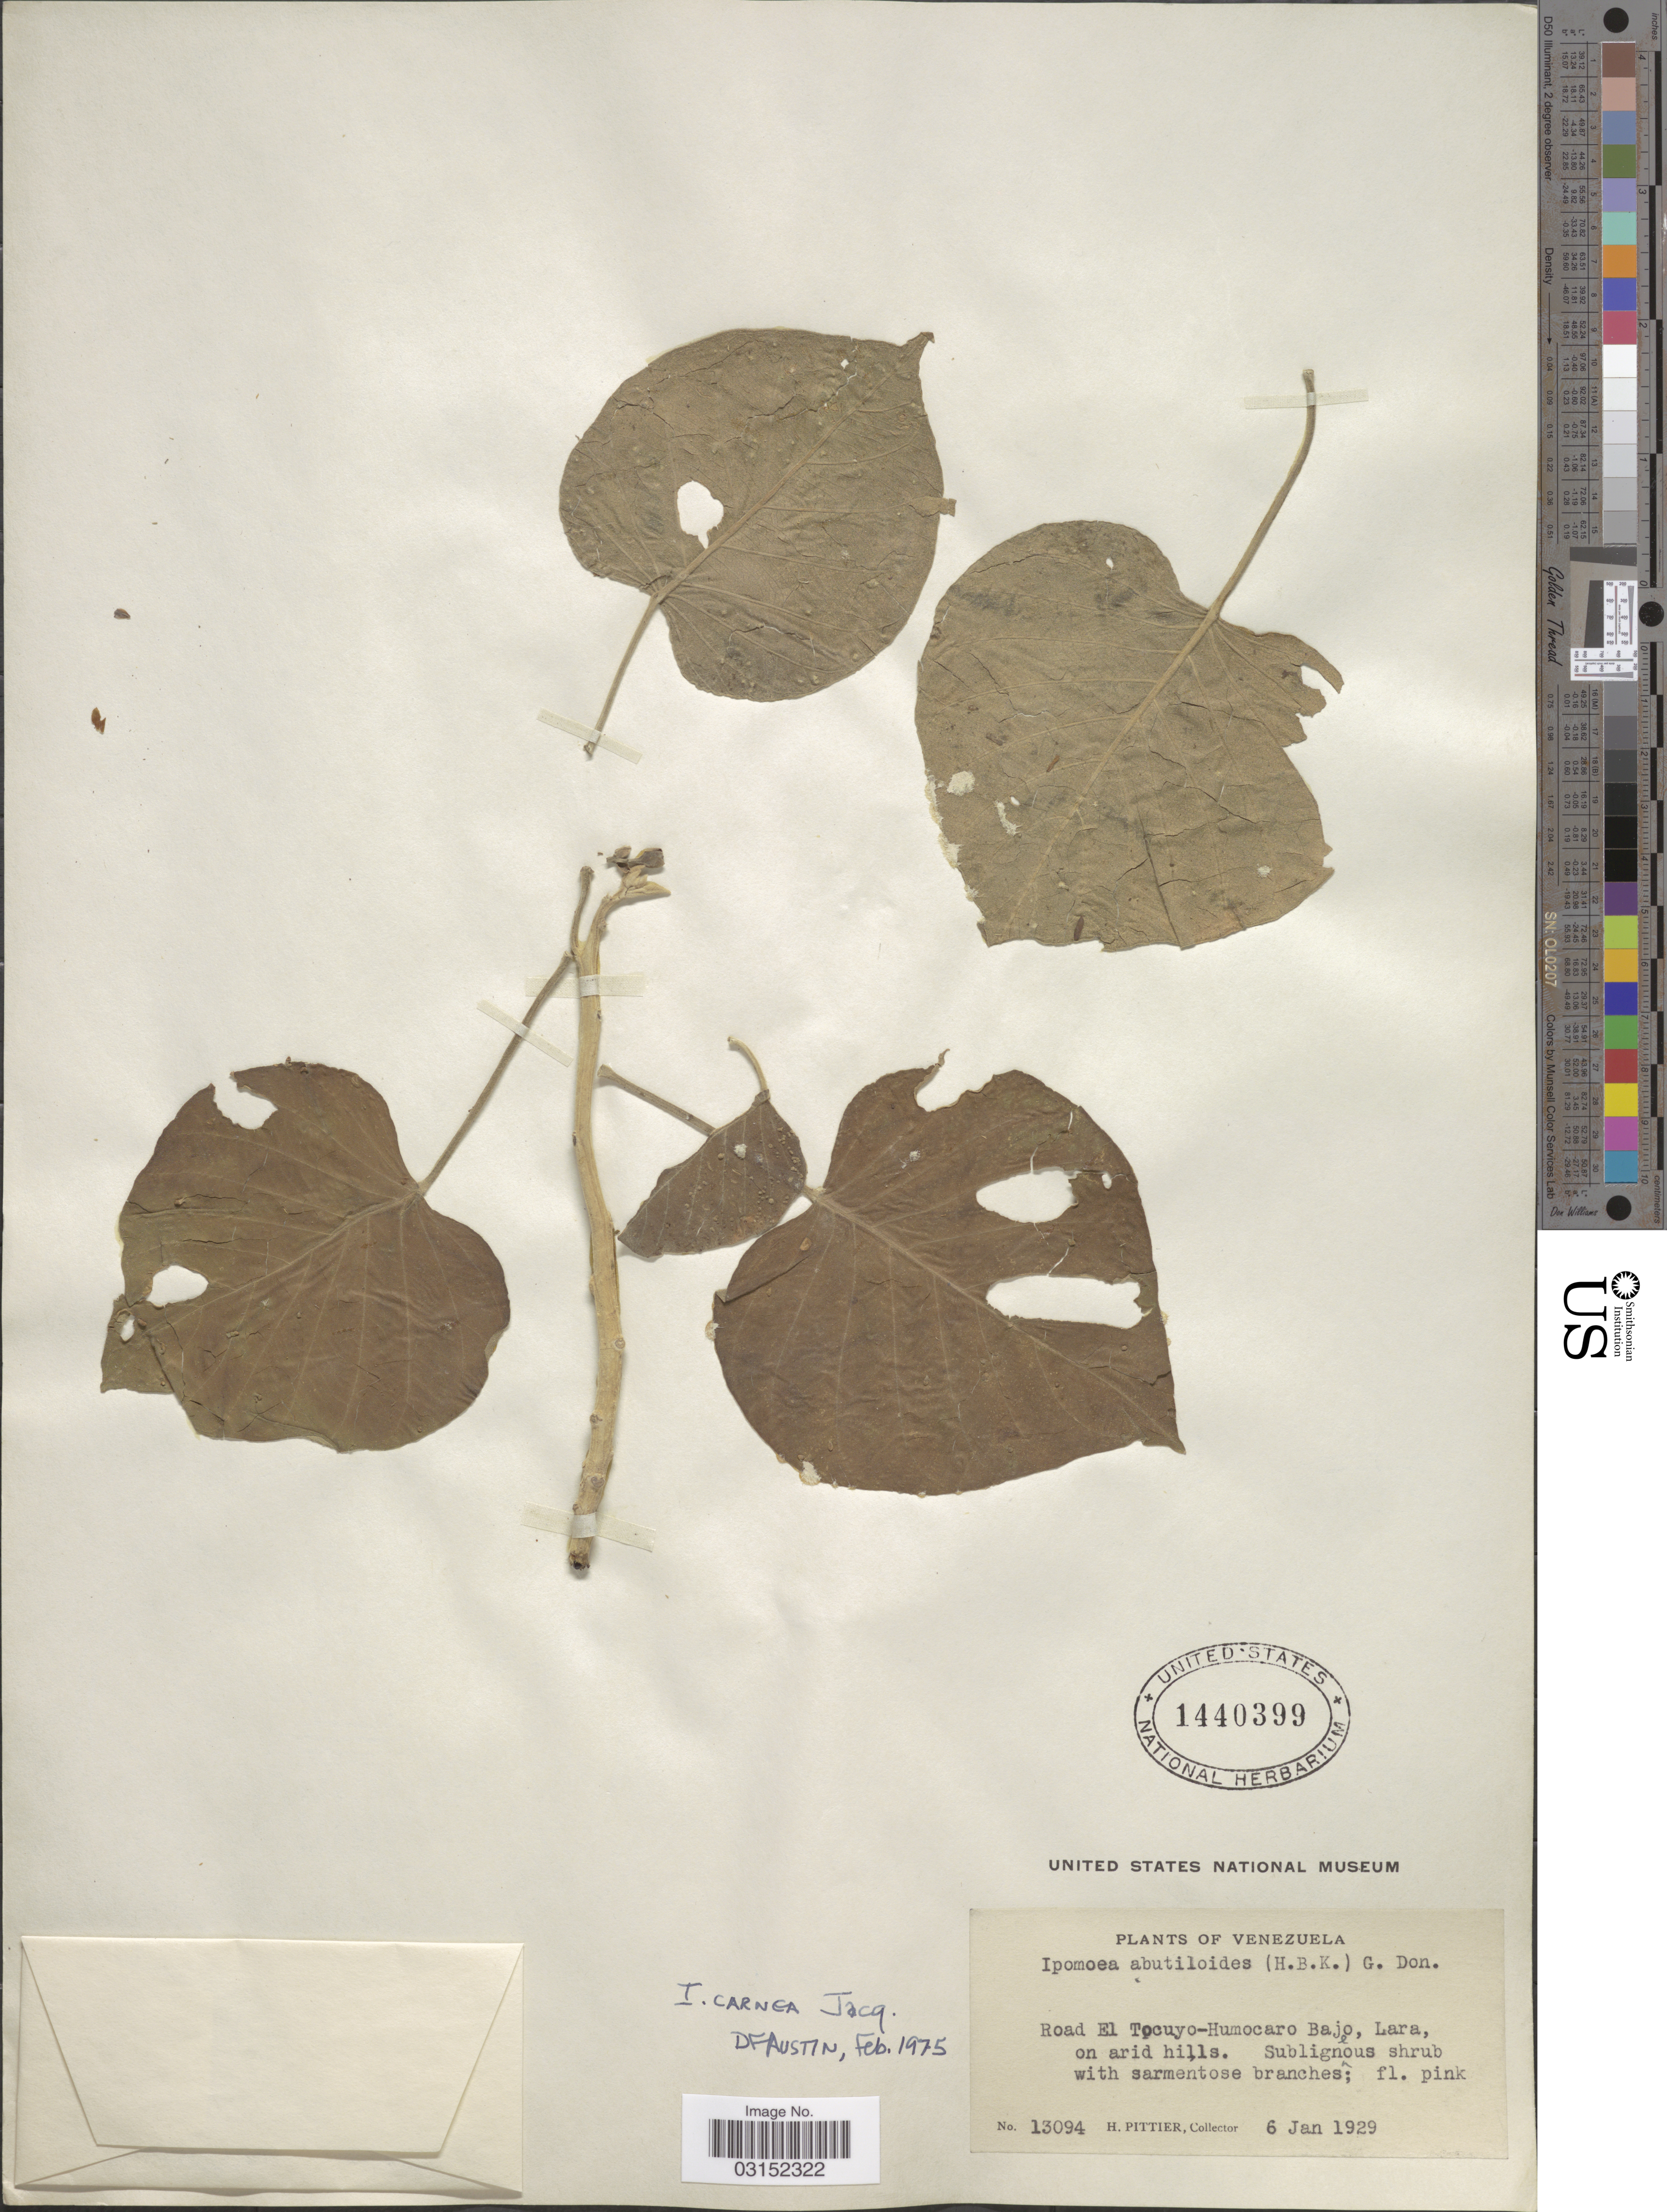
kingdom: Plantae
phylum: Tracheophyta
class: Magnoliopsida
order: Solanales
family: Convolvulaceae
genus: Ipomoea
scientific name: Ipomoea carnea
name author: Jacq.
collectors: H. F. Pittier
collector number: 13094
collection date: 1929-01-06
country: Venezuela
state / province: Lara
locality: Road El Tocuyo-Humocaro Bajo, Lara, on arid hills.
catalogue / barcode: US 1440399